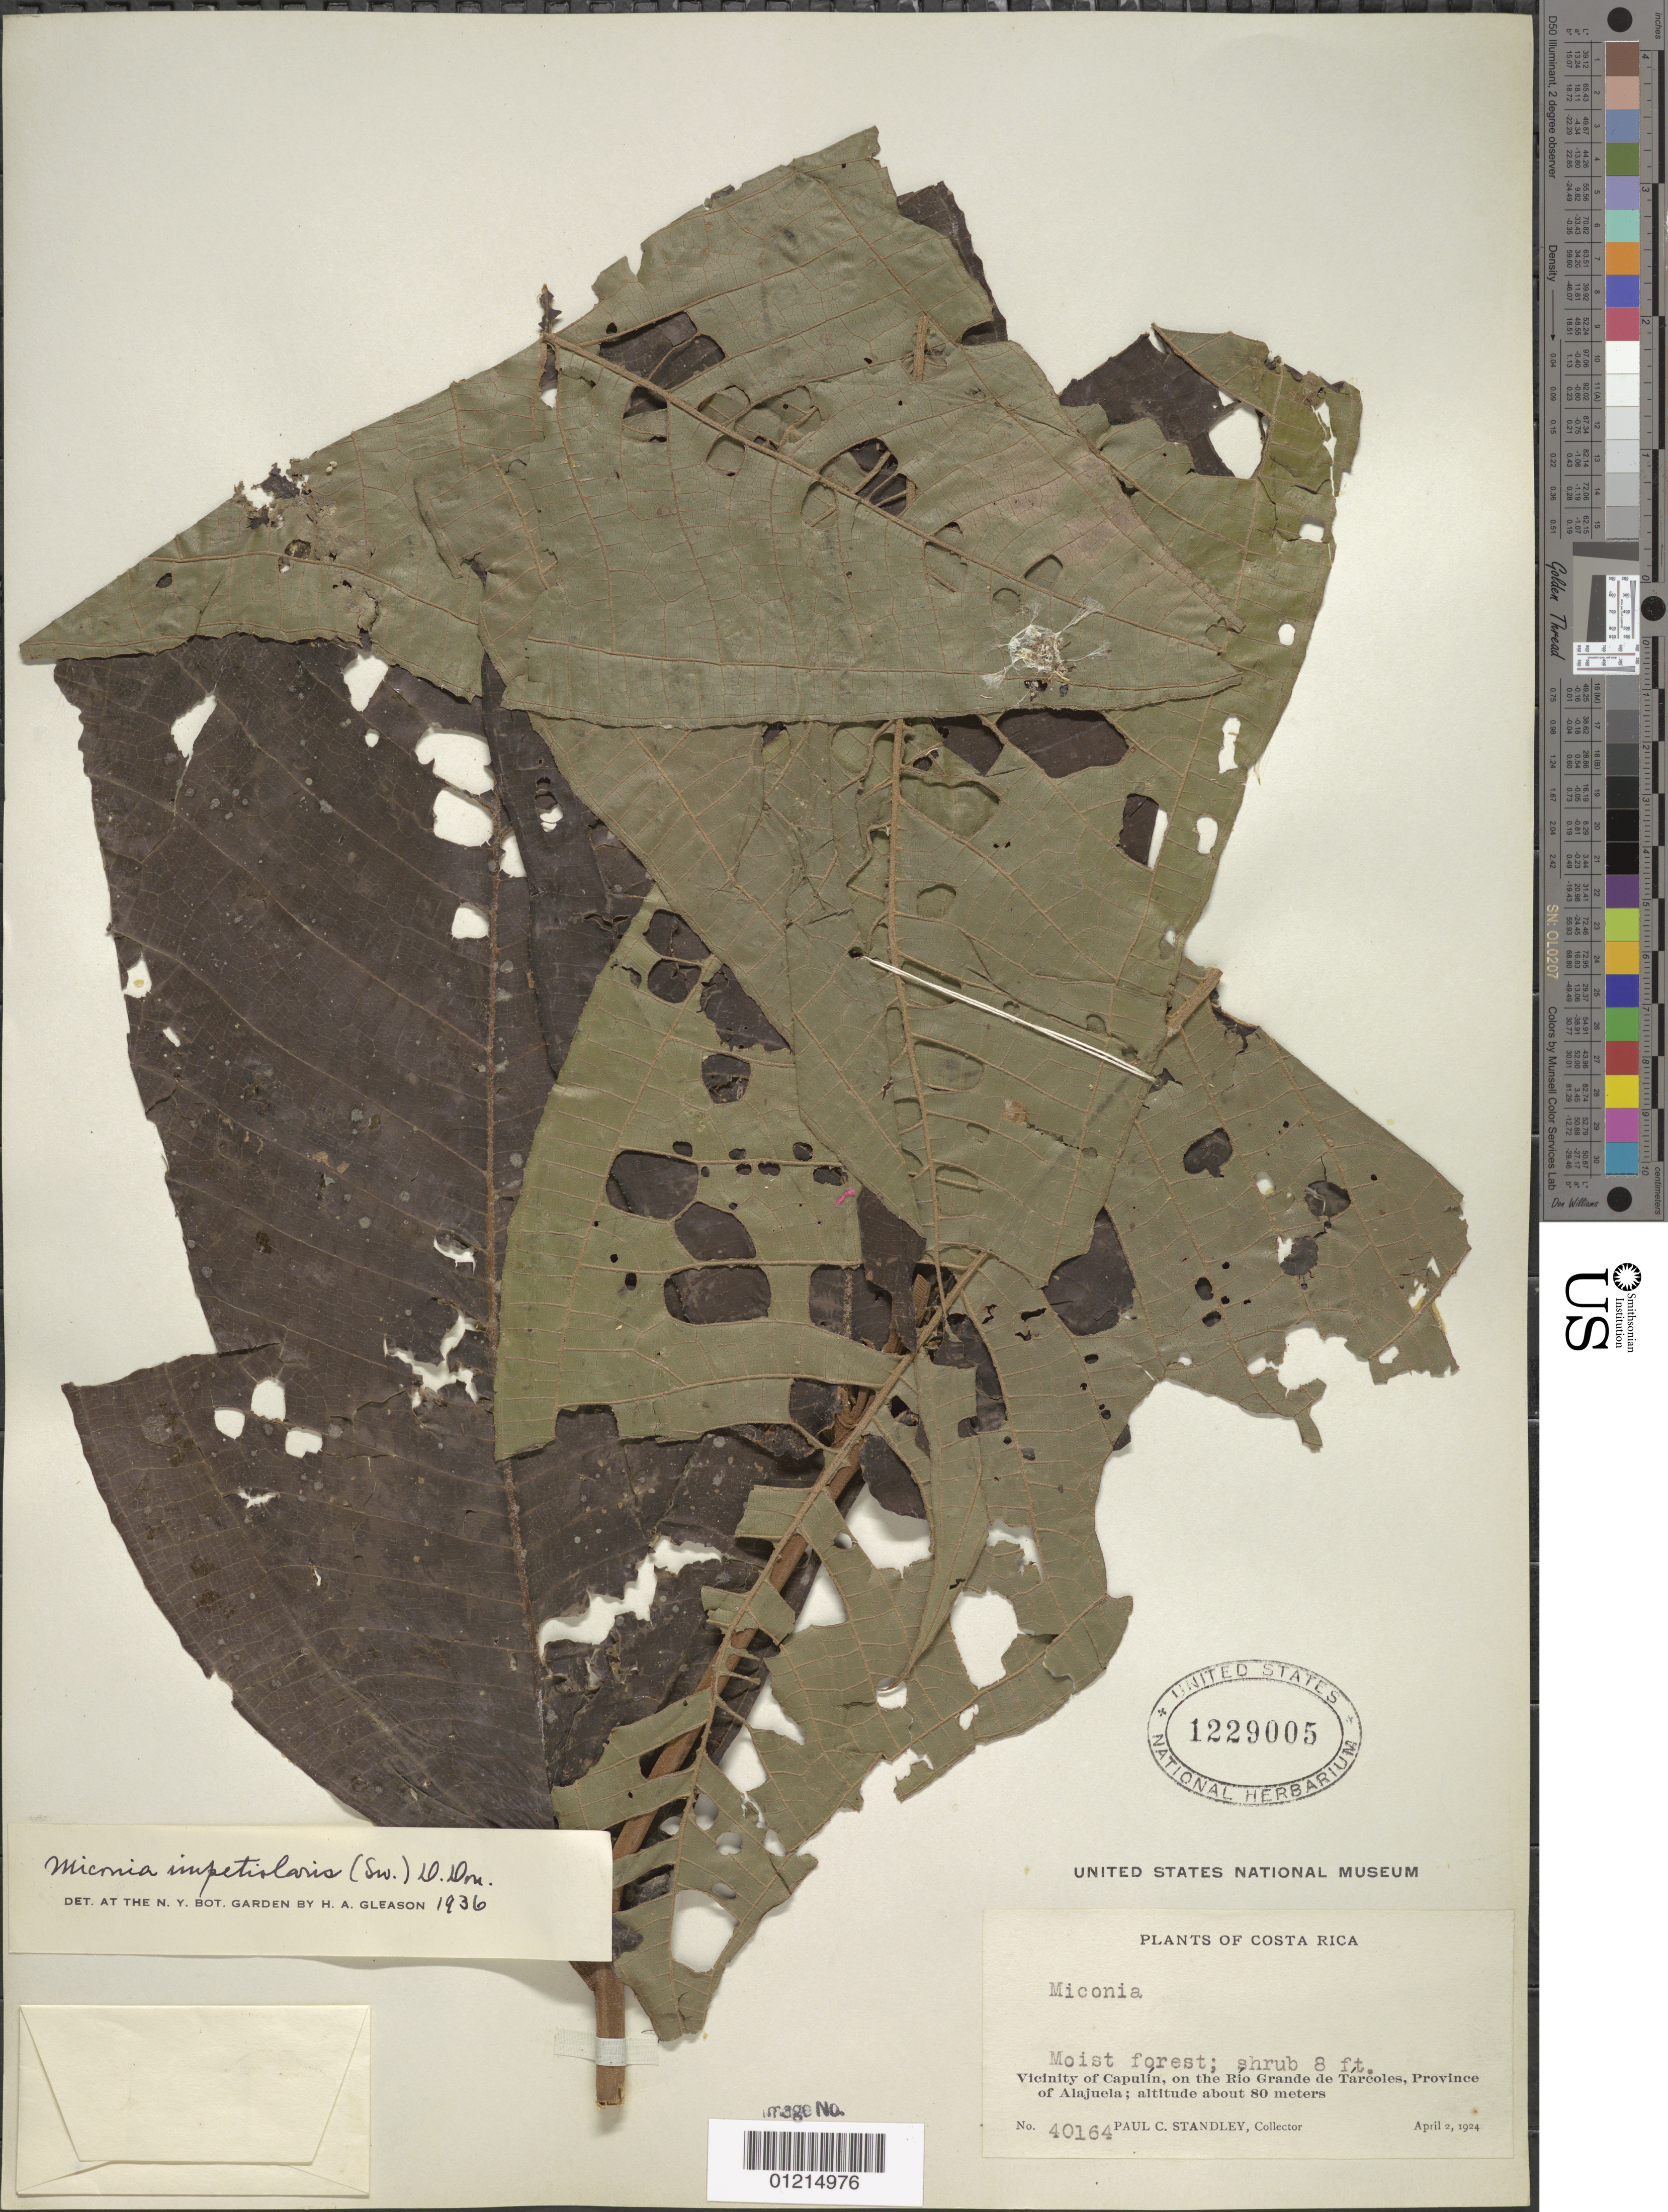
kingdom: Plantae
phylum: Tracheophyta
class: Magnoliopsida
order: Myrtales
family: Melastomataceae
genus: Miconia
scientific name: Miconia impetiolaris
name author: (Sw.) D. Don ex DC.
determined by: Gleason, H. A.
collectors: P. C. Standley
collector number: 40164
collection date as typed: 2 Apr 1924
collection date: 1924-04-02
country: Costa Rica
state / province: Alajuela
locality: Vicinity of Capulín, on the Río Grande de Tárcoles.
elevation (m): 80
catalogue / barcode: US 1229005